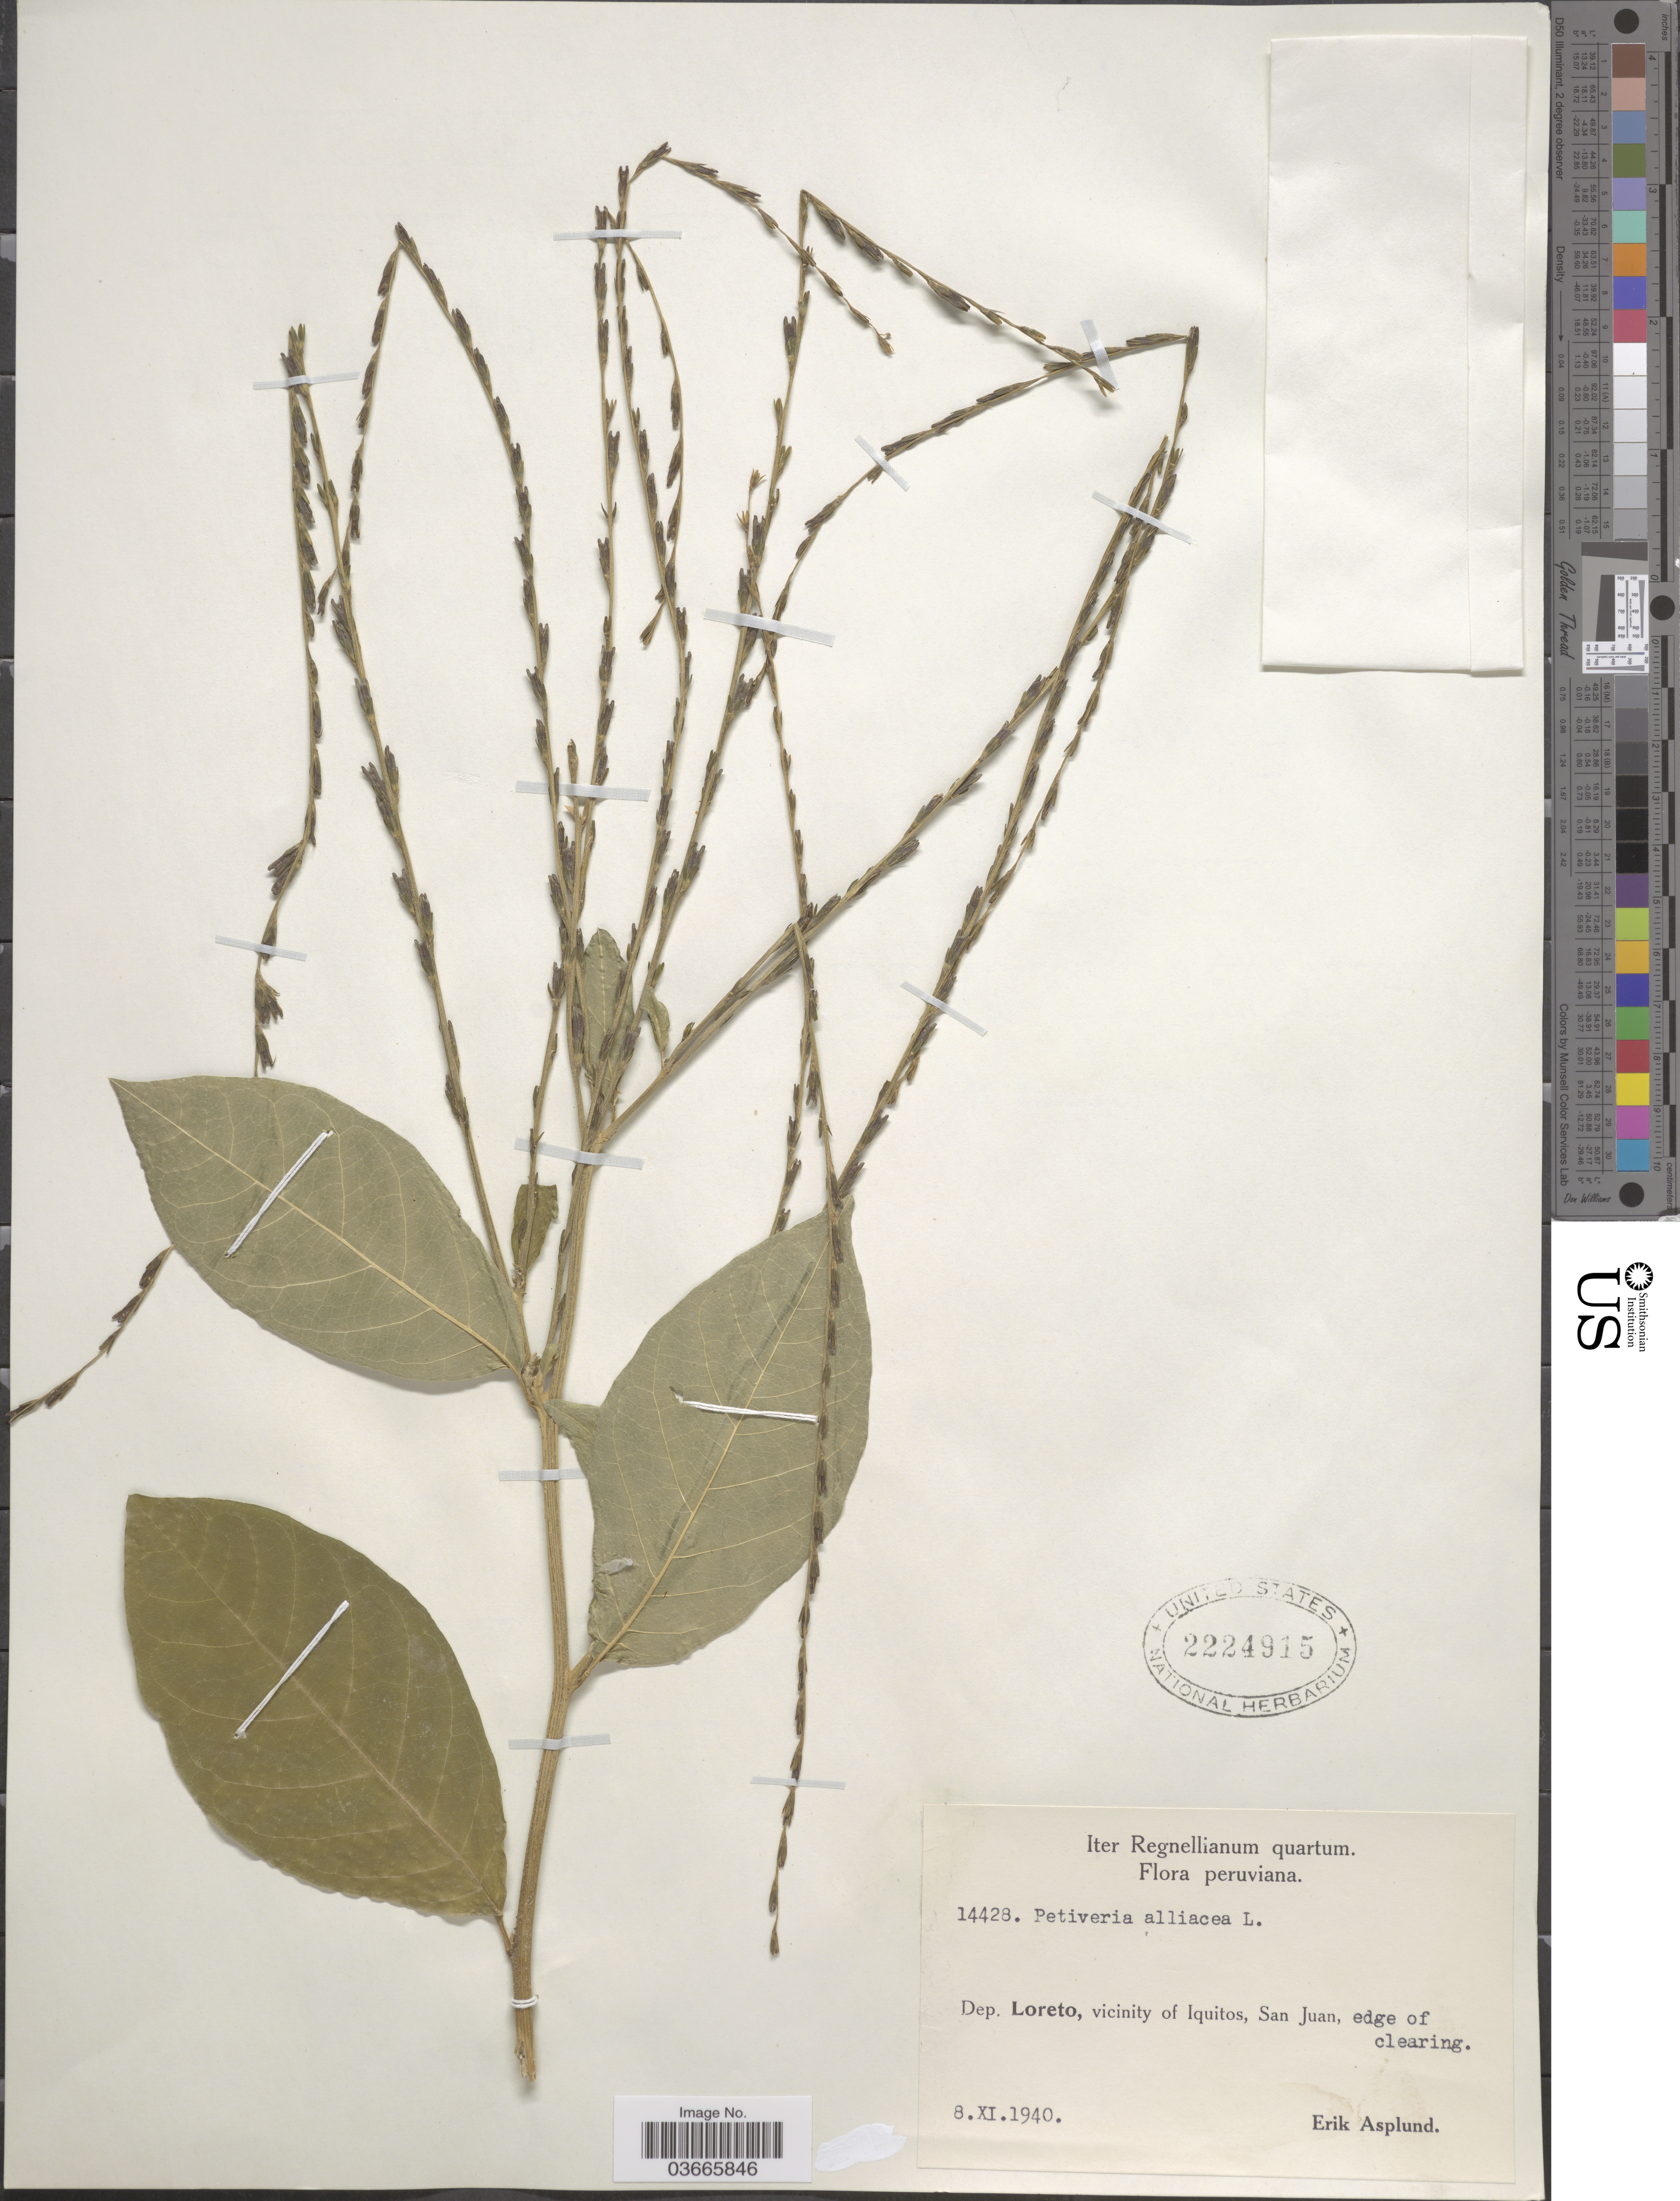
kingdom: Plantae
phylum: Tracheophyta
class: Magnoliopsida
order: Caryophyllales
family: Phytolaccaceae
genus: Petiveria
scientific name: Petiveria alliacea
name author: L.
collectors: E. Asplund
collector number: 14428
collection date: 1940-11-08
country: Peru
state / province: Loreto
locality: Dep. Loreto, vicinity of Iquitos, San Juan, edge of clearing.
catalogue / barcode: US 2224915